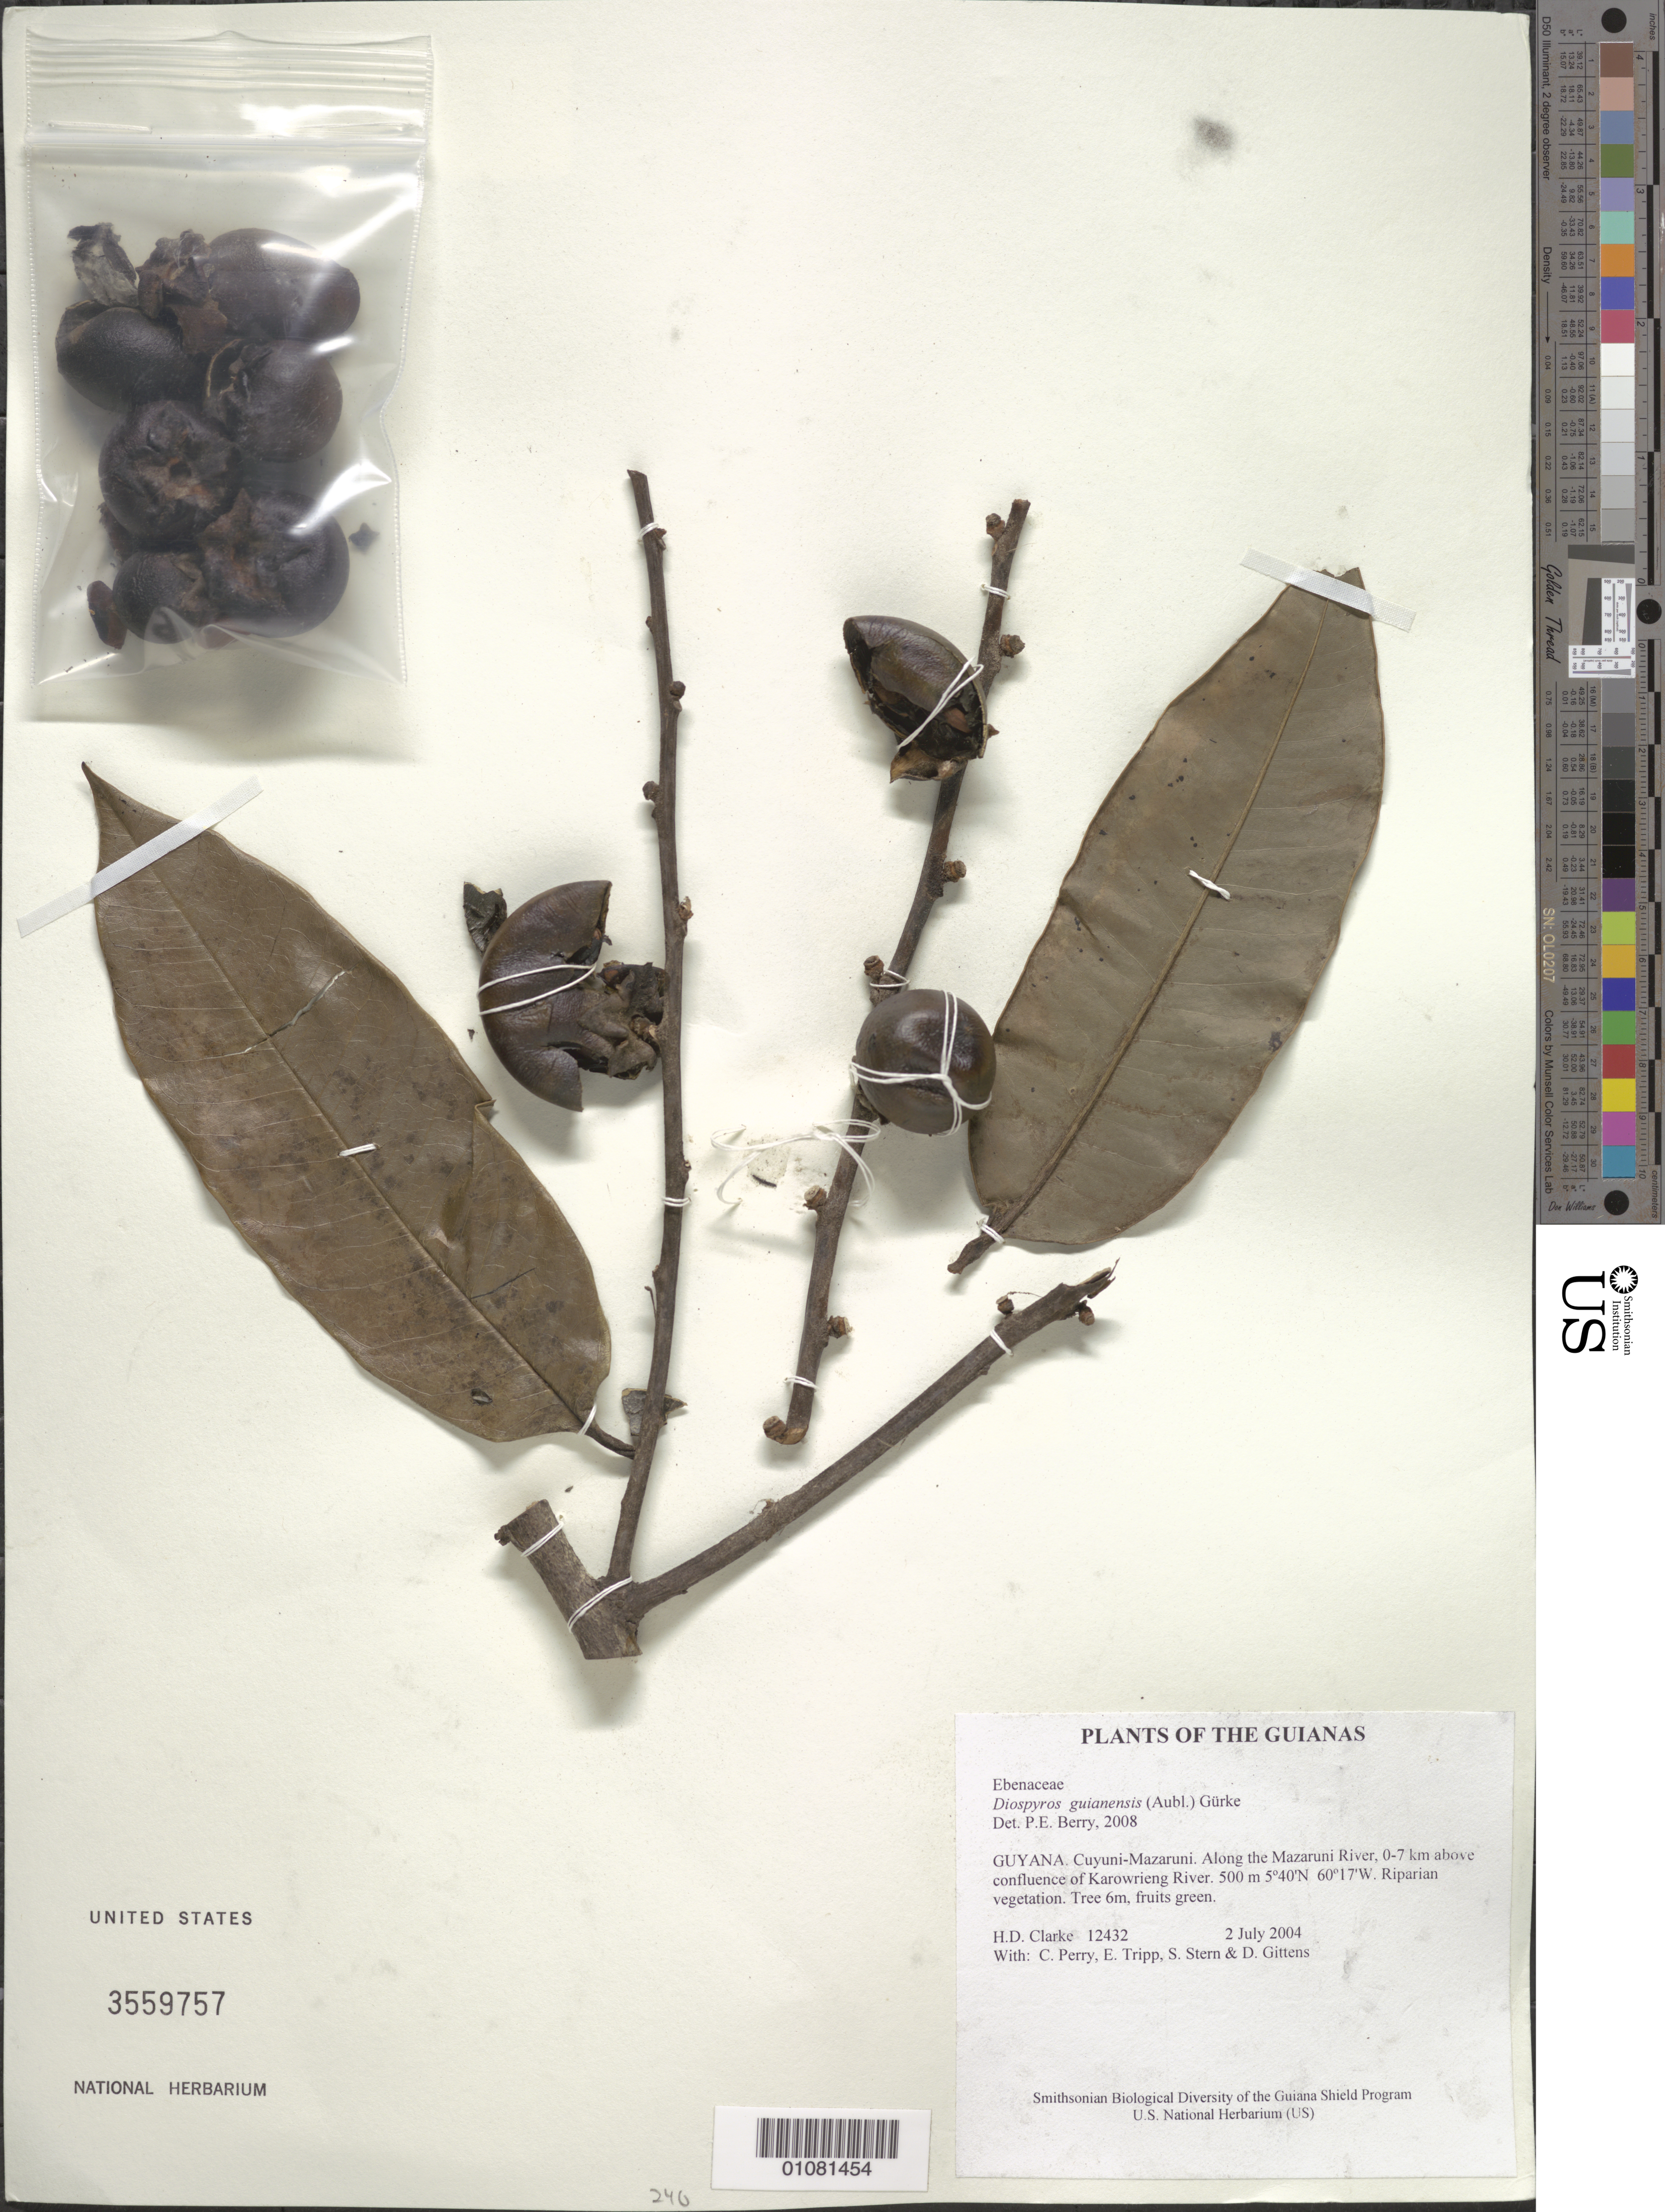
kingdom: Plantae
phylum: Tracheophyta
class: Magnoliopsida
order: Ericales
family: Ebenaceae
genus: Diospyros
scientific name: Diospyros guianensis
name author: (Aubl.) Gürke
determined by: Berry, P. E., (WIS), University of Wisconsin - Madison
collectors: H. D. Clarke, C. Perry, E. Tripp, S. R. Stern & D. Gittens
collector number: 12432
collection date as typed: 2 July 2004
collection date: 2004-07-02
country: Guyana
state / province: Cuyuni-Mazaruni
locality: Along the Mazaruni River, 0-7 km above confluence of Karowrieng River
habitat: Riparian vegetation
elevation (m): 500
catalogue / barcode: US 3559757